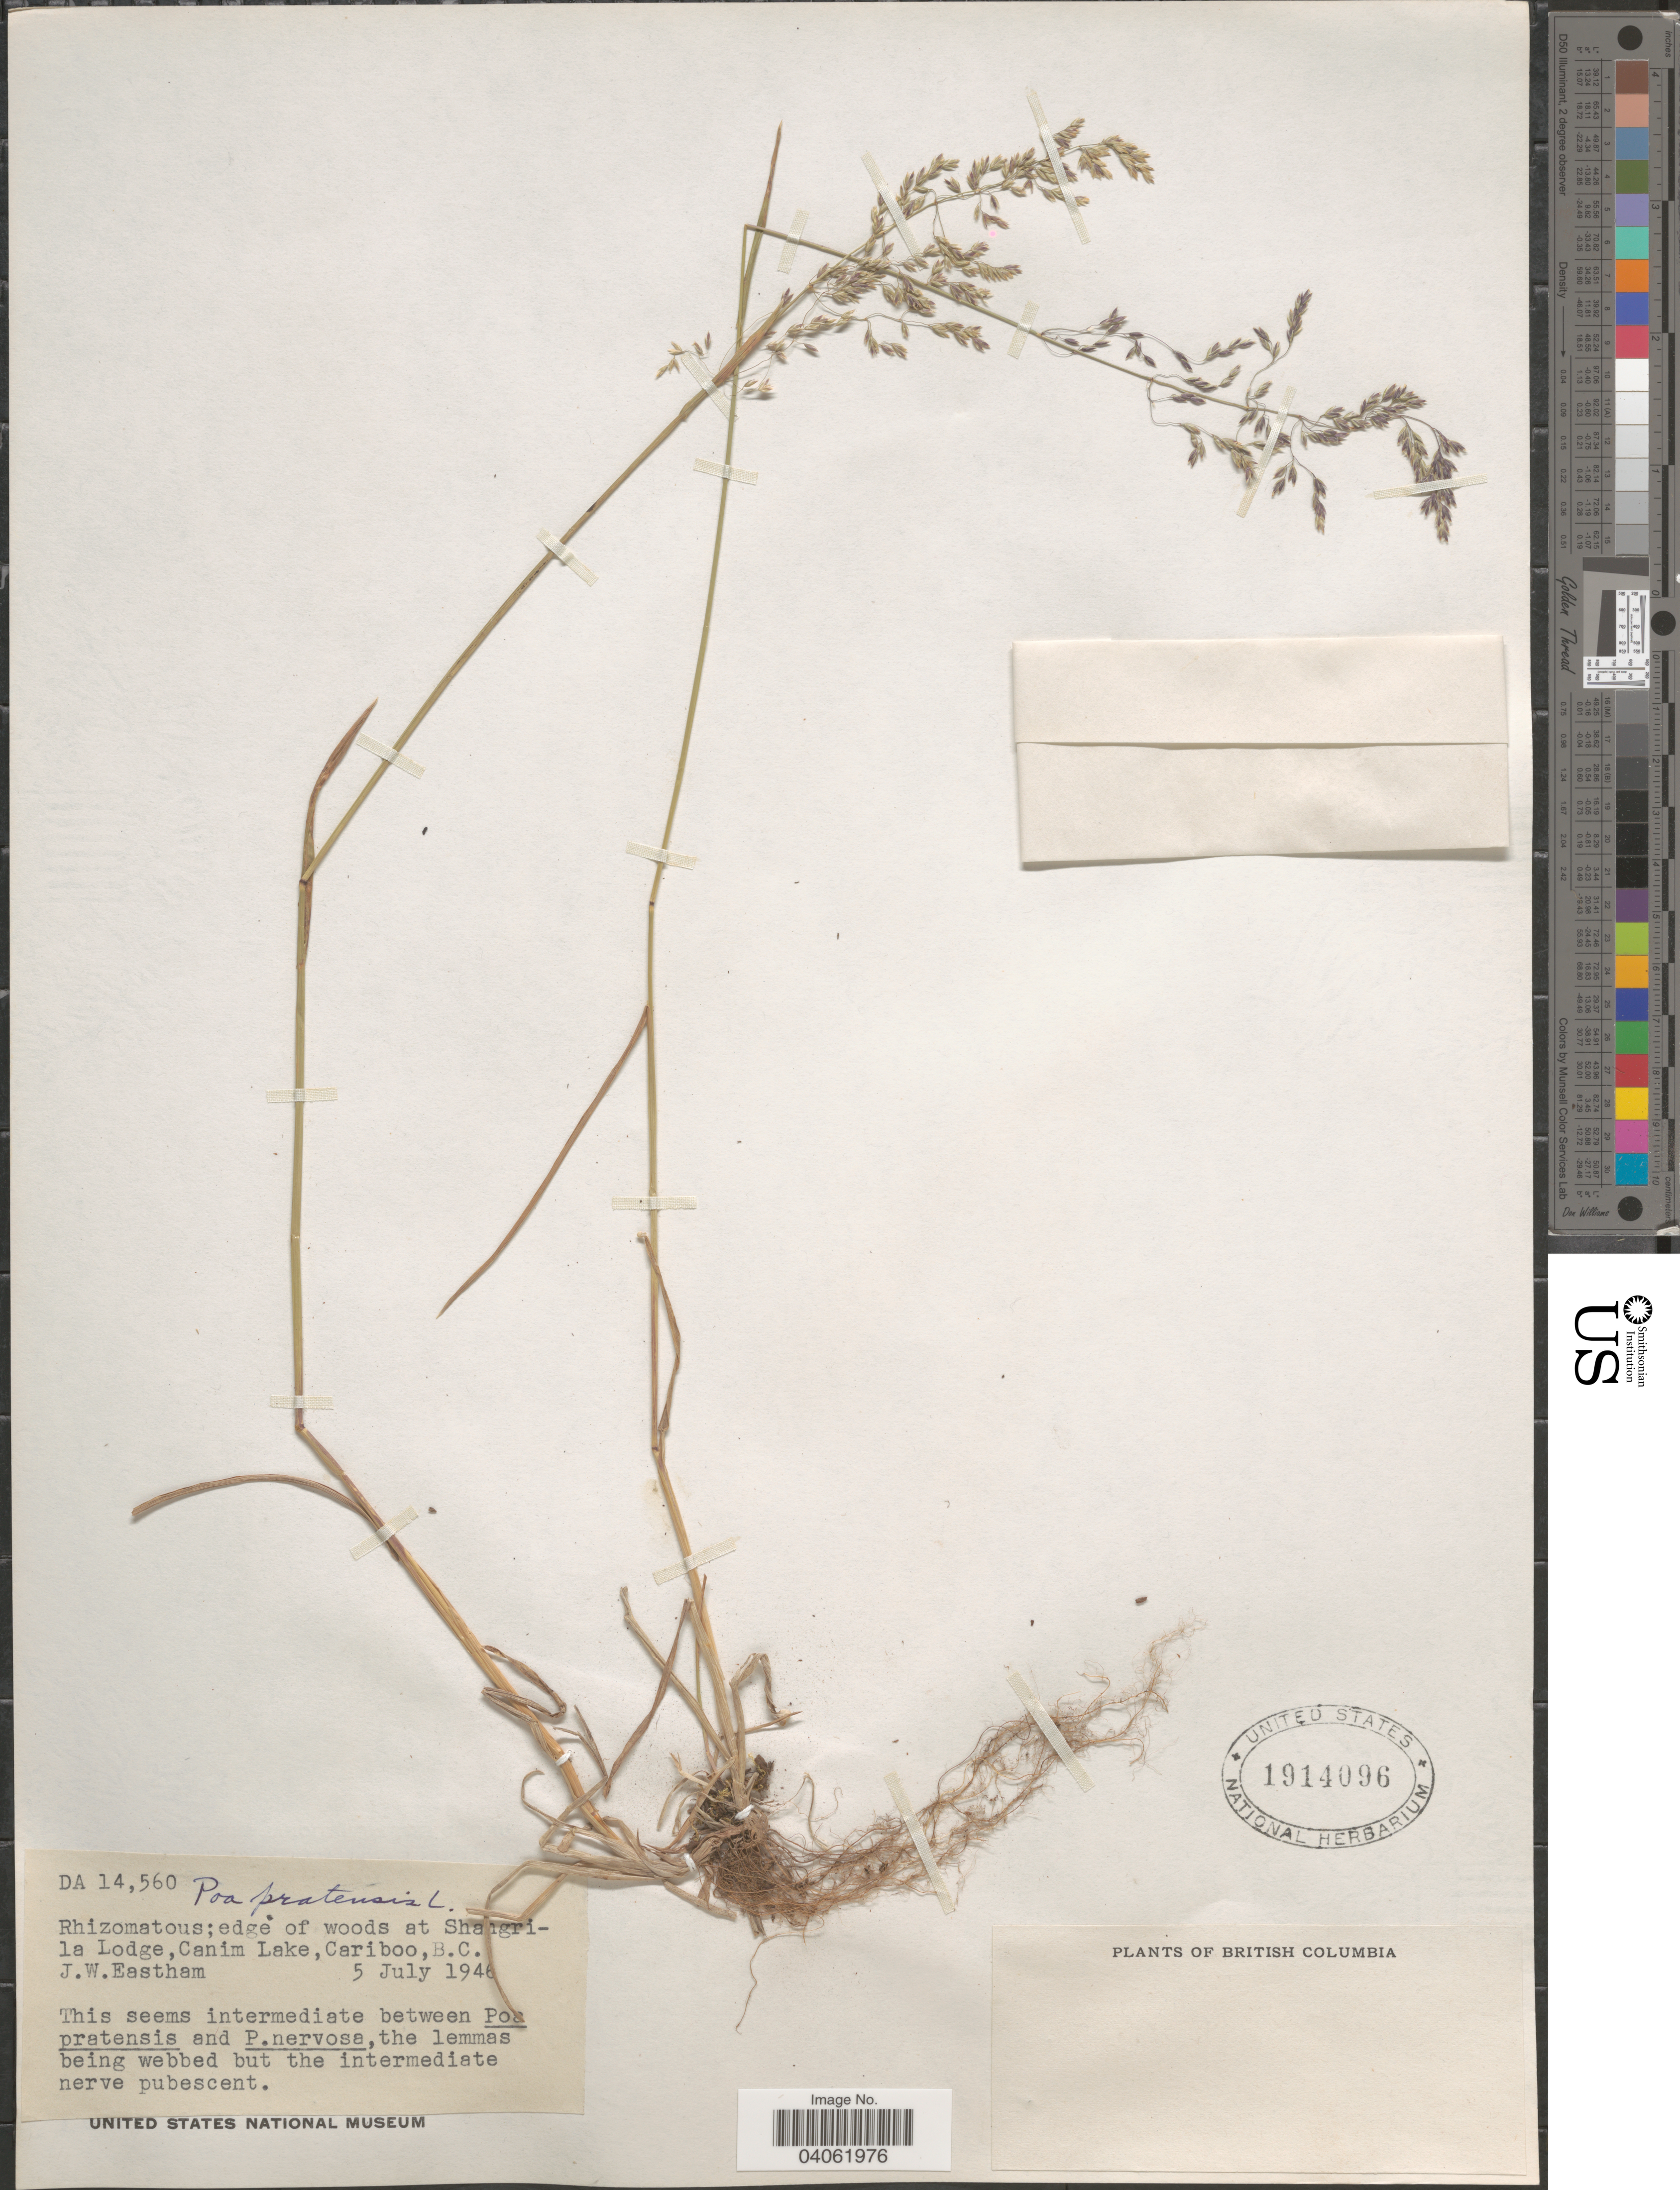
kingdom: Plantae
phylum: Tracheophyta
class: Liliopsida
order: Poales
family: Poaceae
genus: Poa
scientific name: Poa pratensis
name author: L.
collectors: J. Eastham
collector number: DA 14560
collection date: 1946-07-05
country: Canada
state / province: British Columbia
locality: At Shangrila Lodge,Canim Lake,Cariboo.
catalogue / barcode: US 1914096